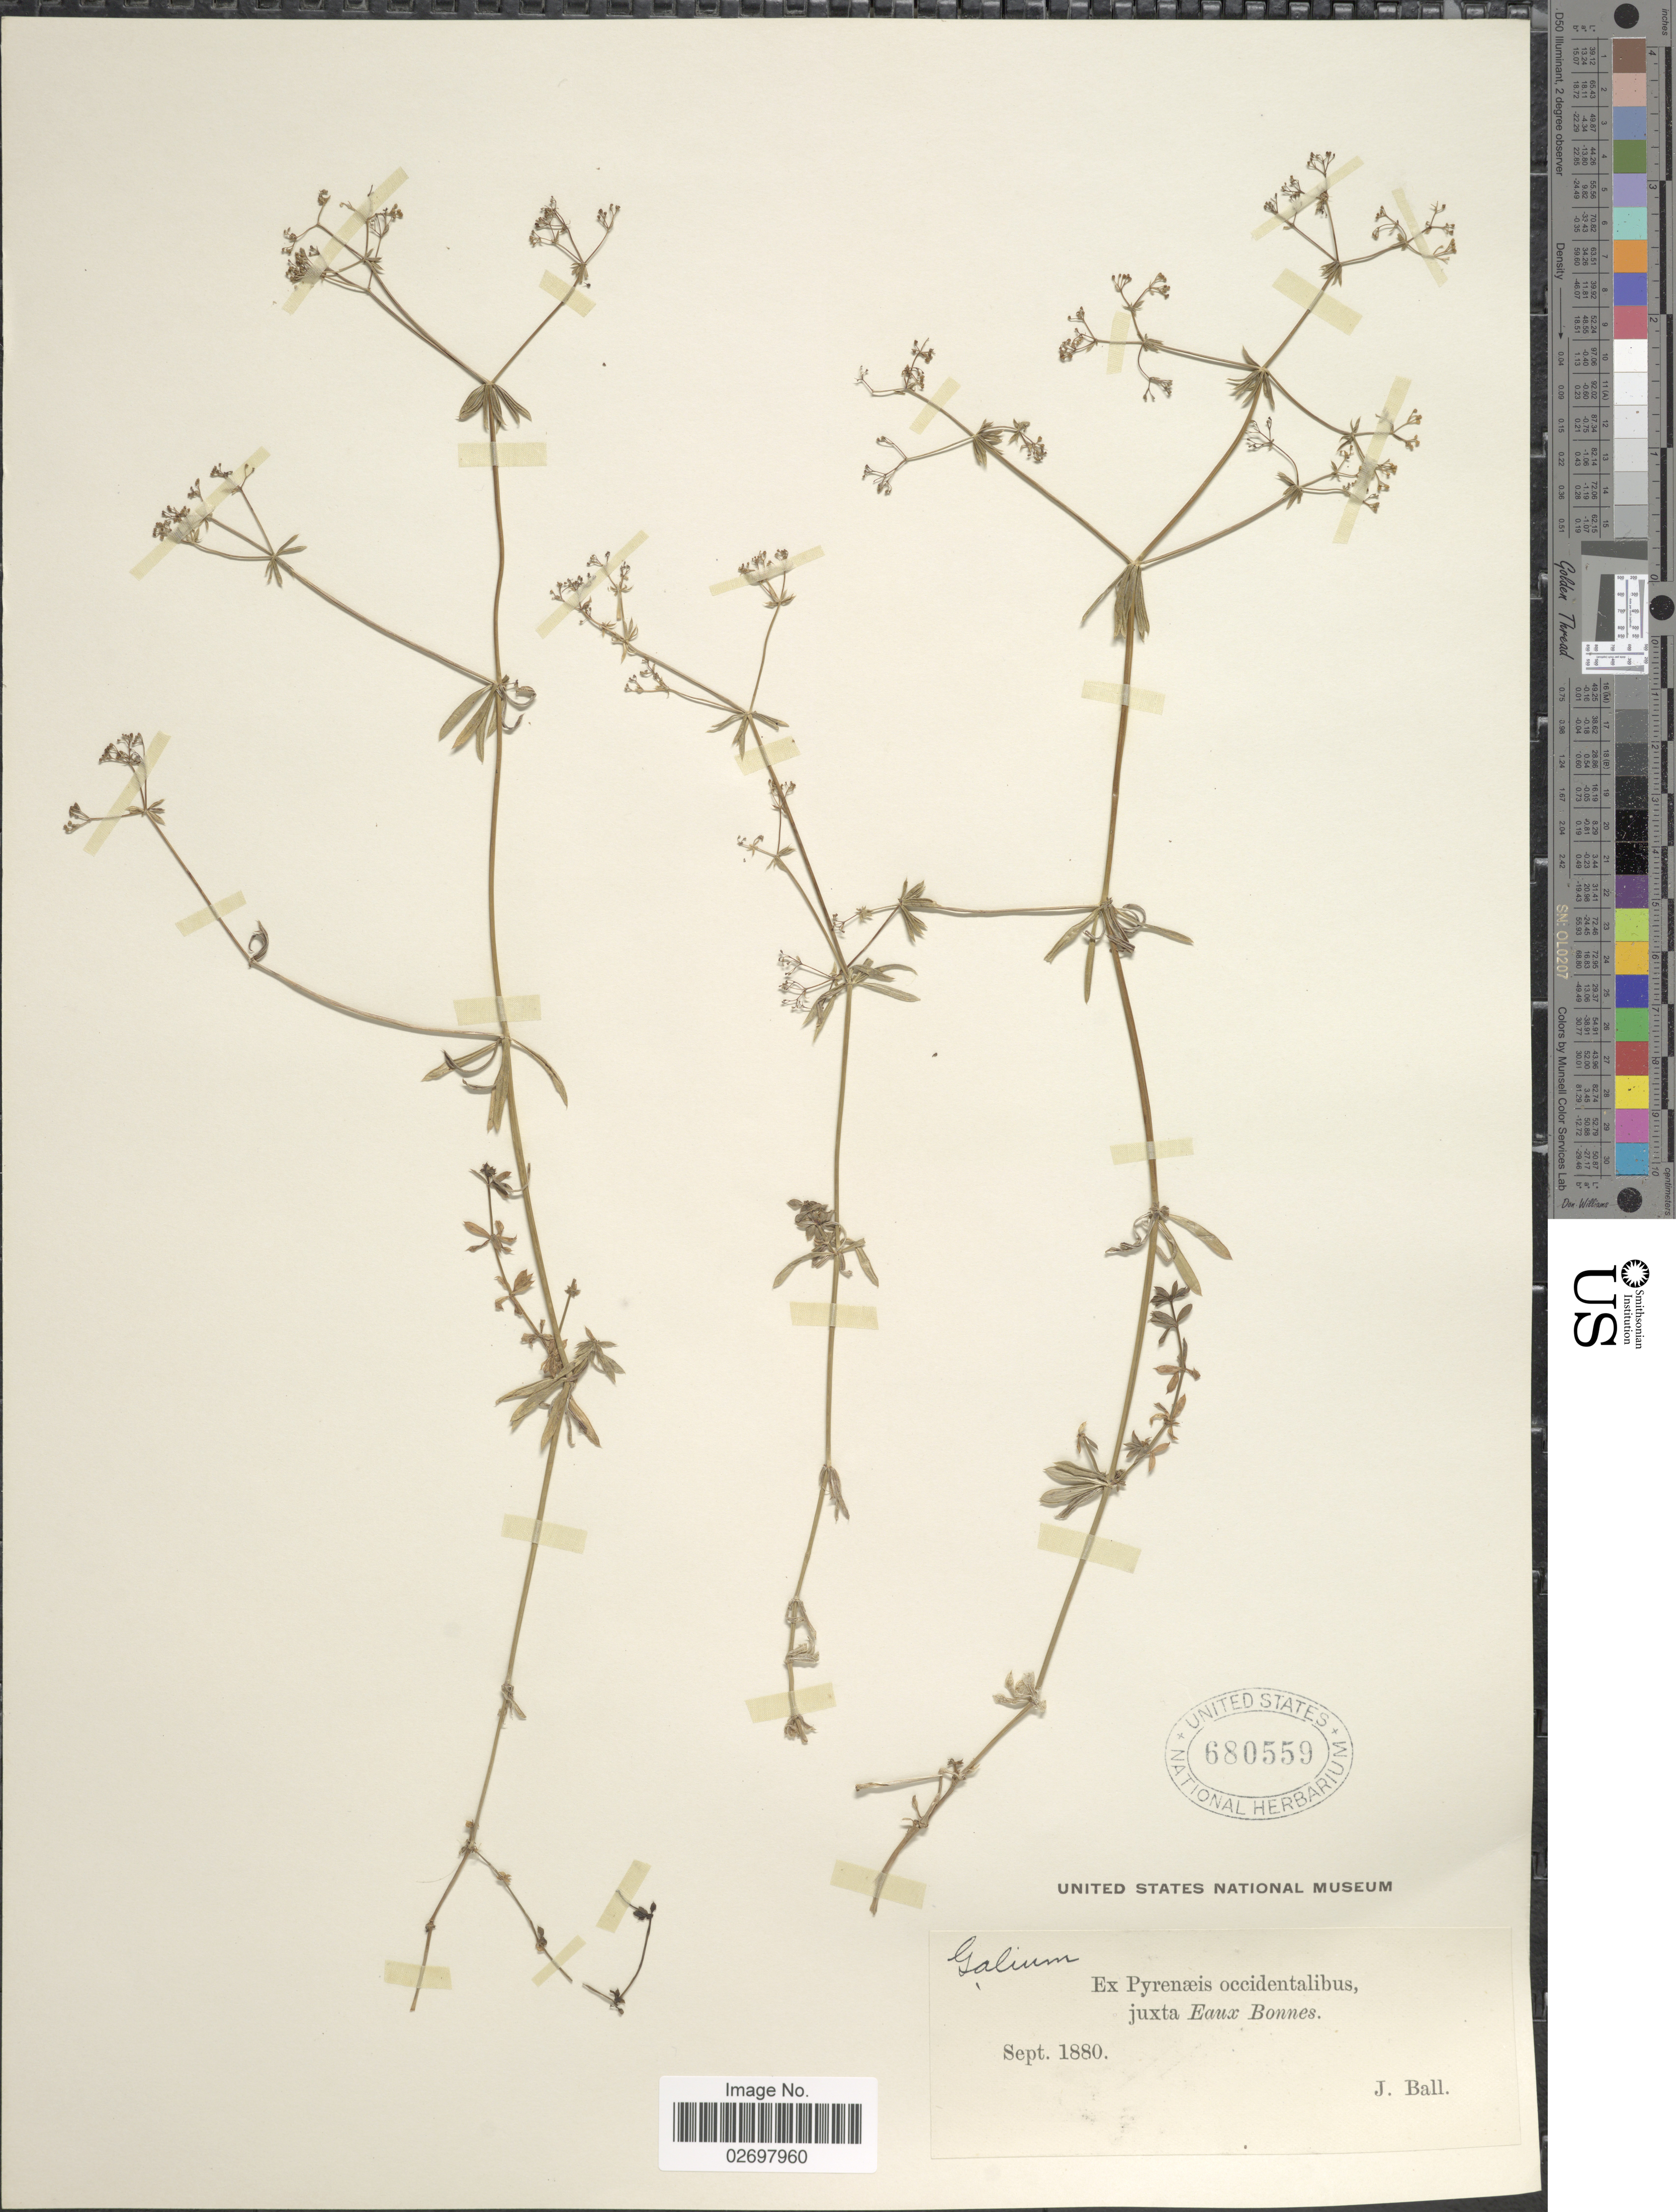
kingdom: Plantae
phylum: Tracheophyta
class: Magnoliopsida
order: Gentianales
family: Rubiaceae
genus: Galium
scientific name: Galium sp.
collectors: J. Ball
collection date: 1880-09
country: France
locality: Ex Pyrenaeis centralibus, juxta Eaux Bonnes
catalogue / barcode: US 680559